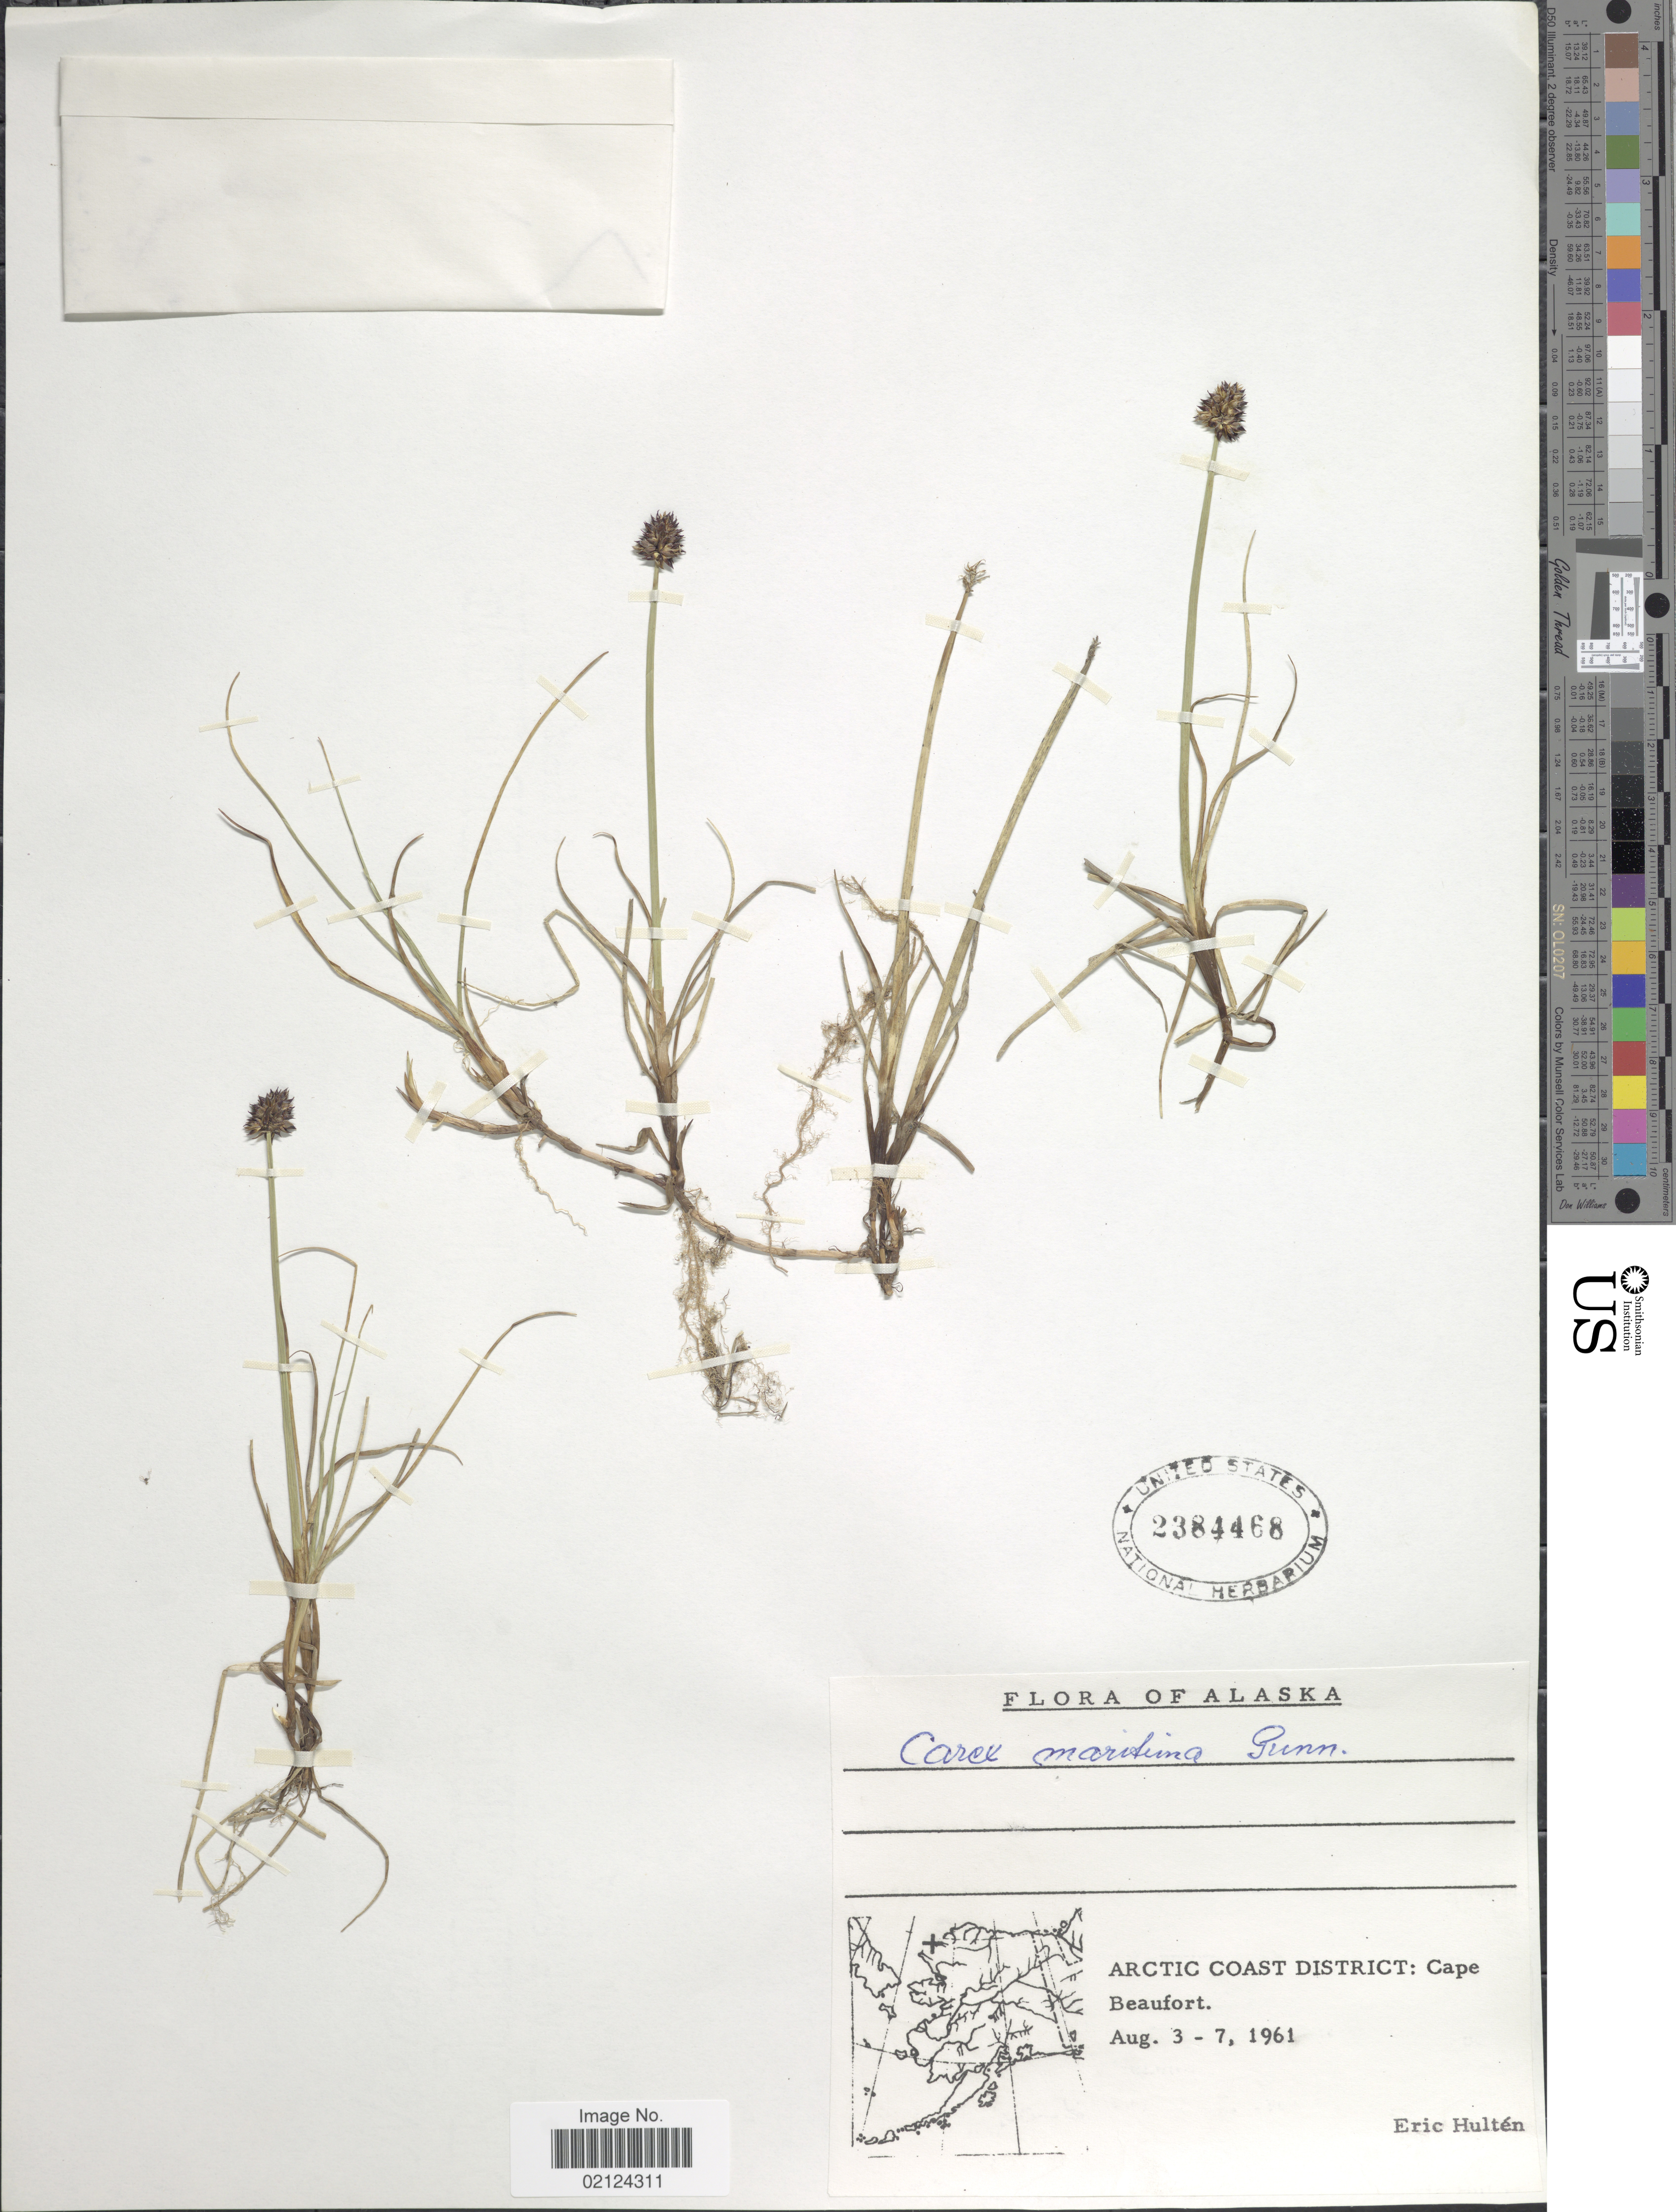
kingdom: Plantae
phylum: Tracheophyta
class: Liliopsida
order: Poales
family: Cyperaceae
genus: Carex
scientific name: Carex maritima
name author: Gunnerus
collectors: E. G. Hultén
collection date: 1961-08-03/1961-08-07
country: United States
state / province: Alaska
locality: Arctic Coast District: Cape Beaufort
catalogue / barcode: US 2384468